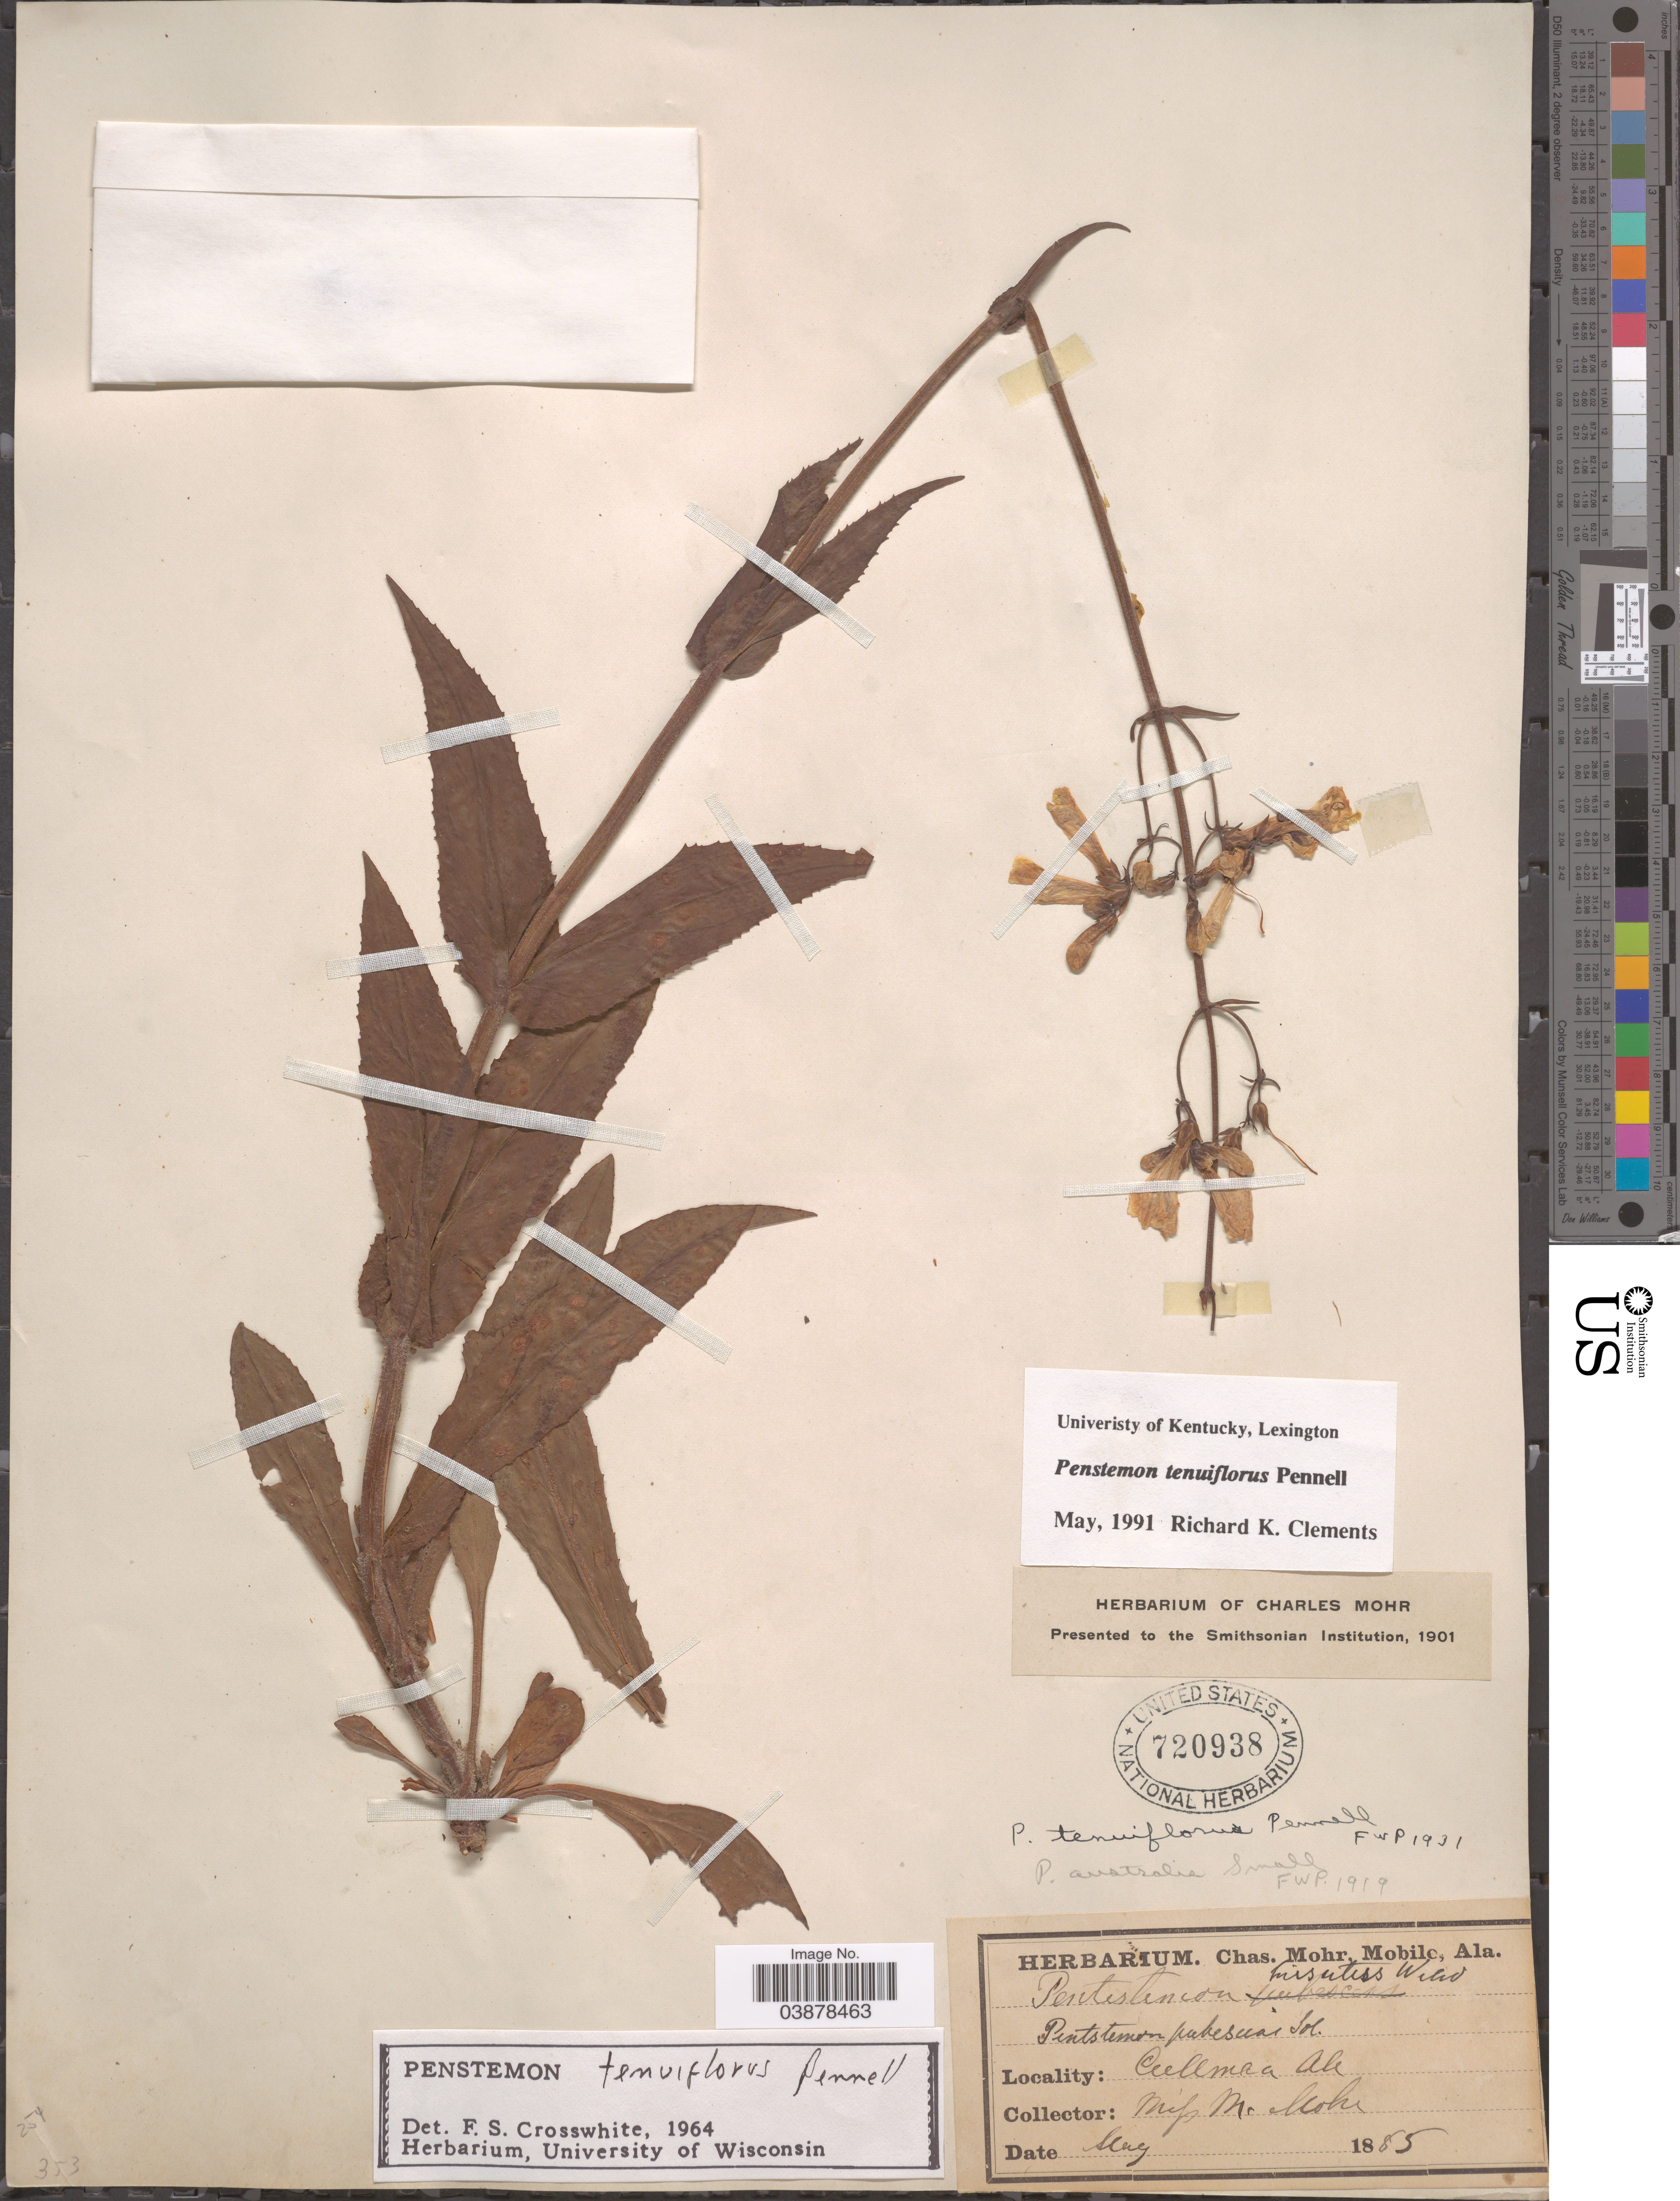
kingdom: Plantae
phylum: Tracheophyta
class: Magnoliopsida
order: Lamiales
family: Plantaginaceae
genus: Penstemon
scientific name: Penstemon tenuiflorus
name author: Pennell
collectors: M. Mohr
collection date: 1885-05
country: United States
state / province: Alabama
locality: Cullman.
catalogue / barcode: US 720938